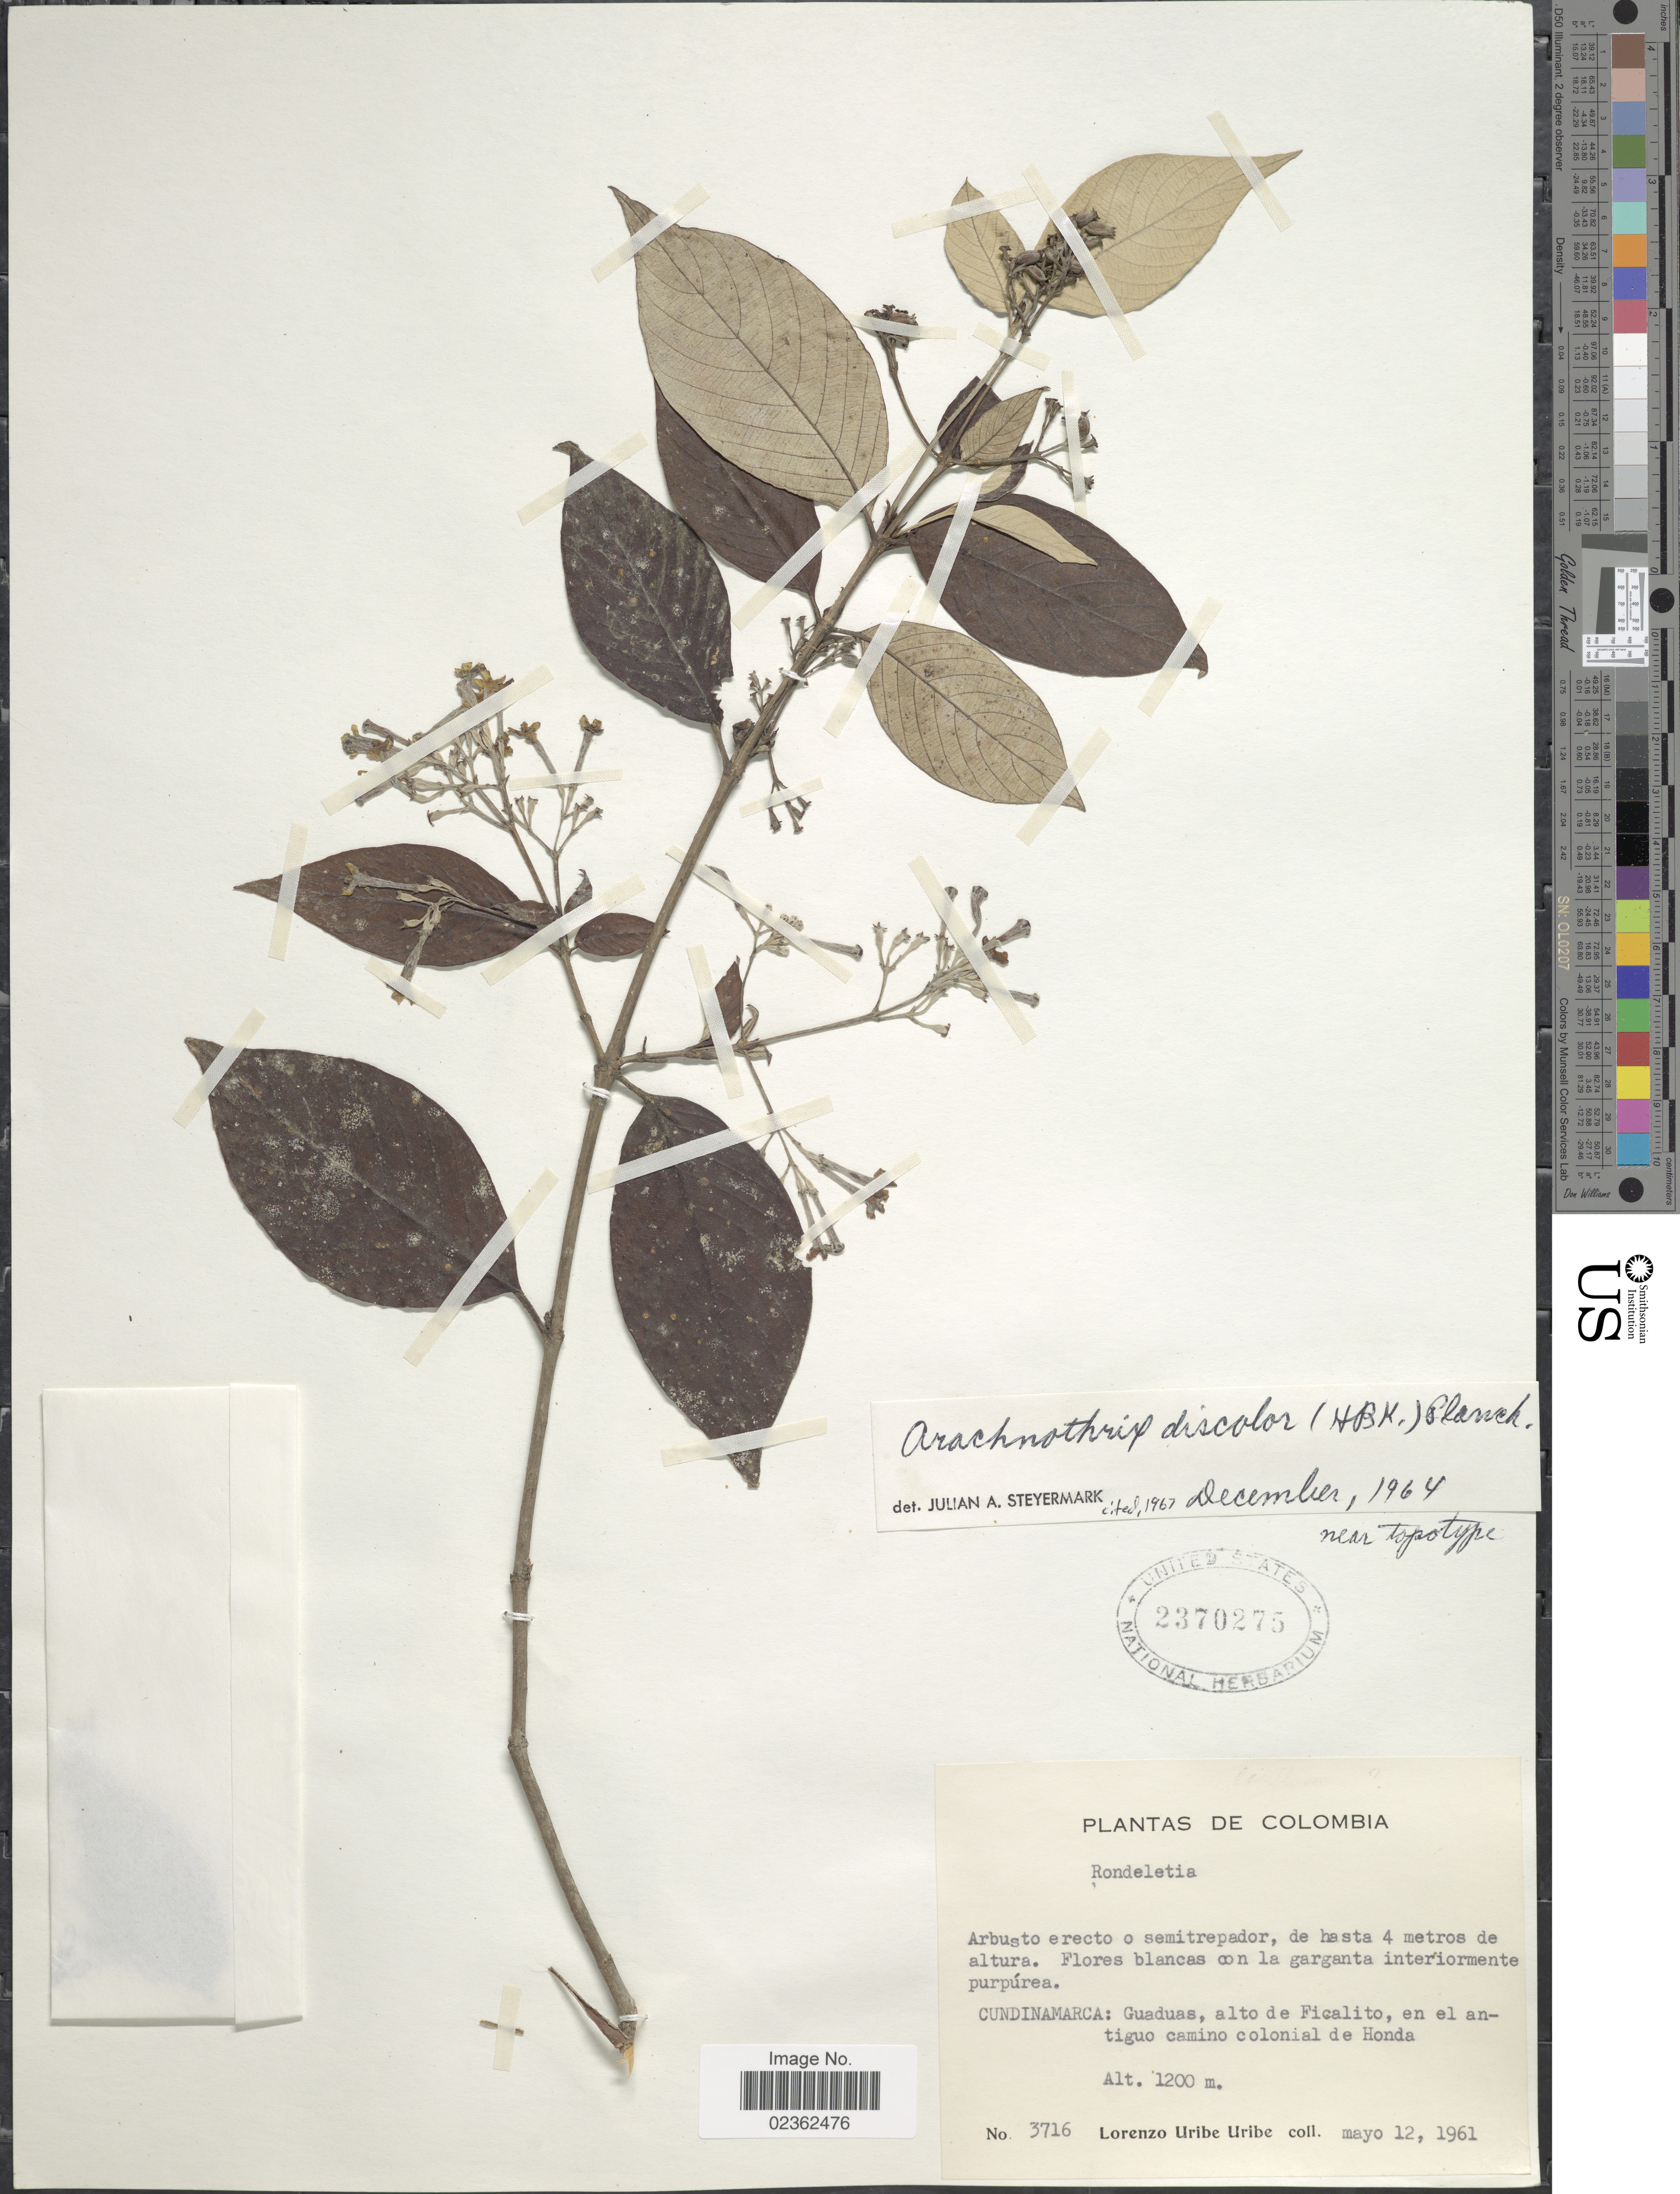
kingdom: Plantae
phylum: Tracheophyta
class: Magnoliopsida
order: Gentianales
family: Rubiaceae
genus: Arachnothryx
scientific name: Arachnothryx discolor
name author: (Kunth) Planch.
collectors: L. Uribe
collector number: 3716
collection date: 1961-05-12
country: Colombia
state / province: Cundinamarca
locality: Guadas, alto de Ficalito, en el antiguo camino colonial de Honda.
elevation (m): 1200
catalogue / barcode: US 2370275